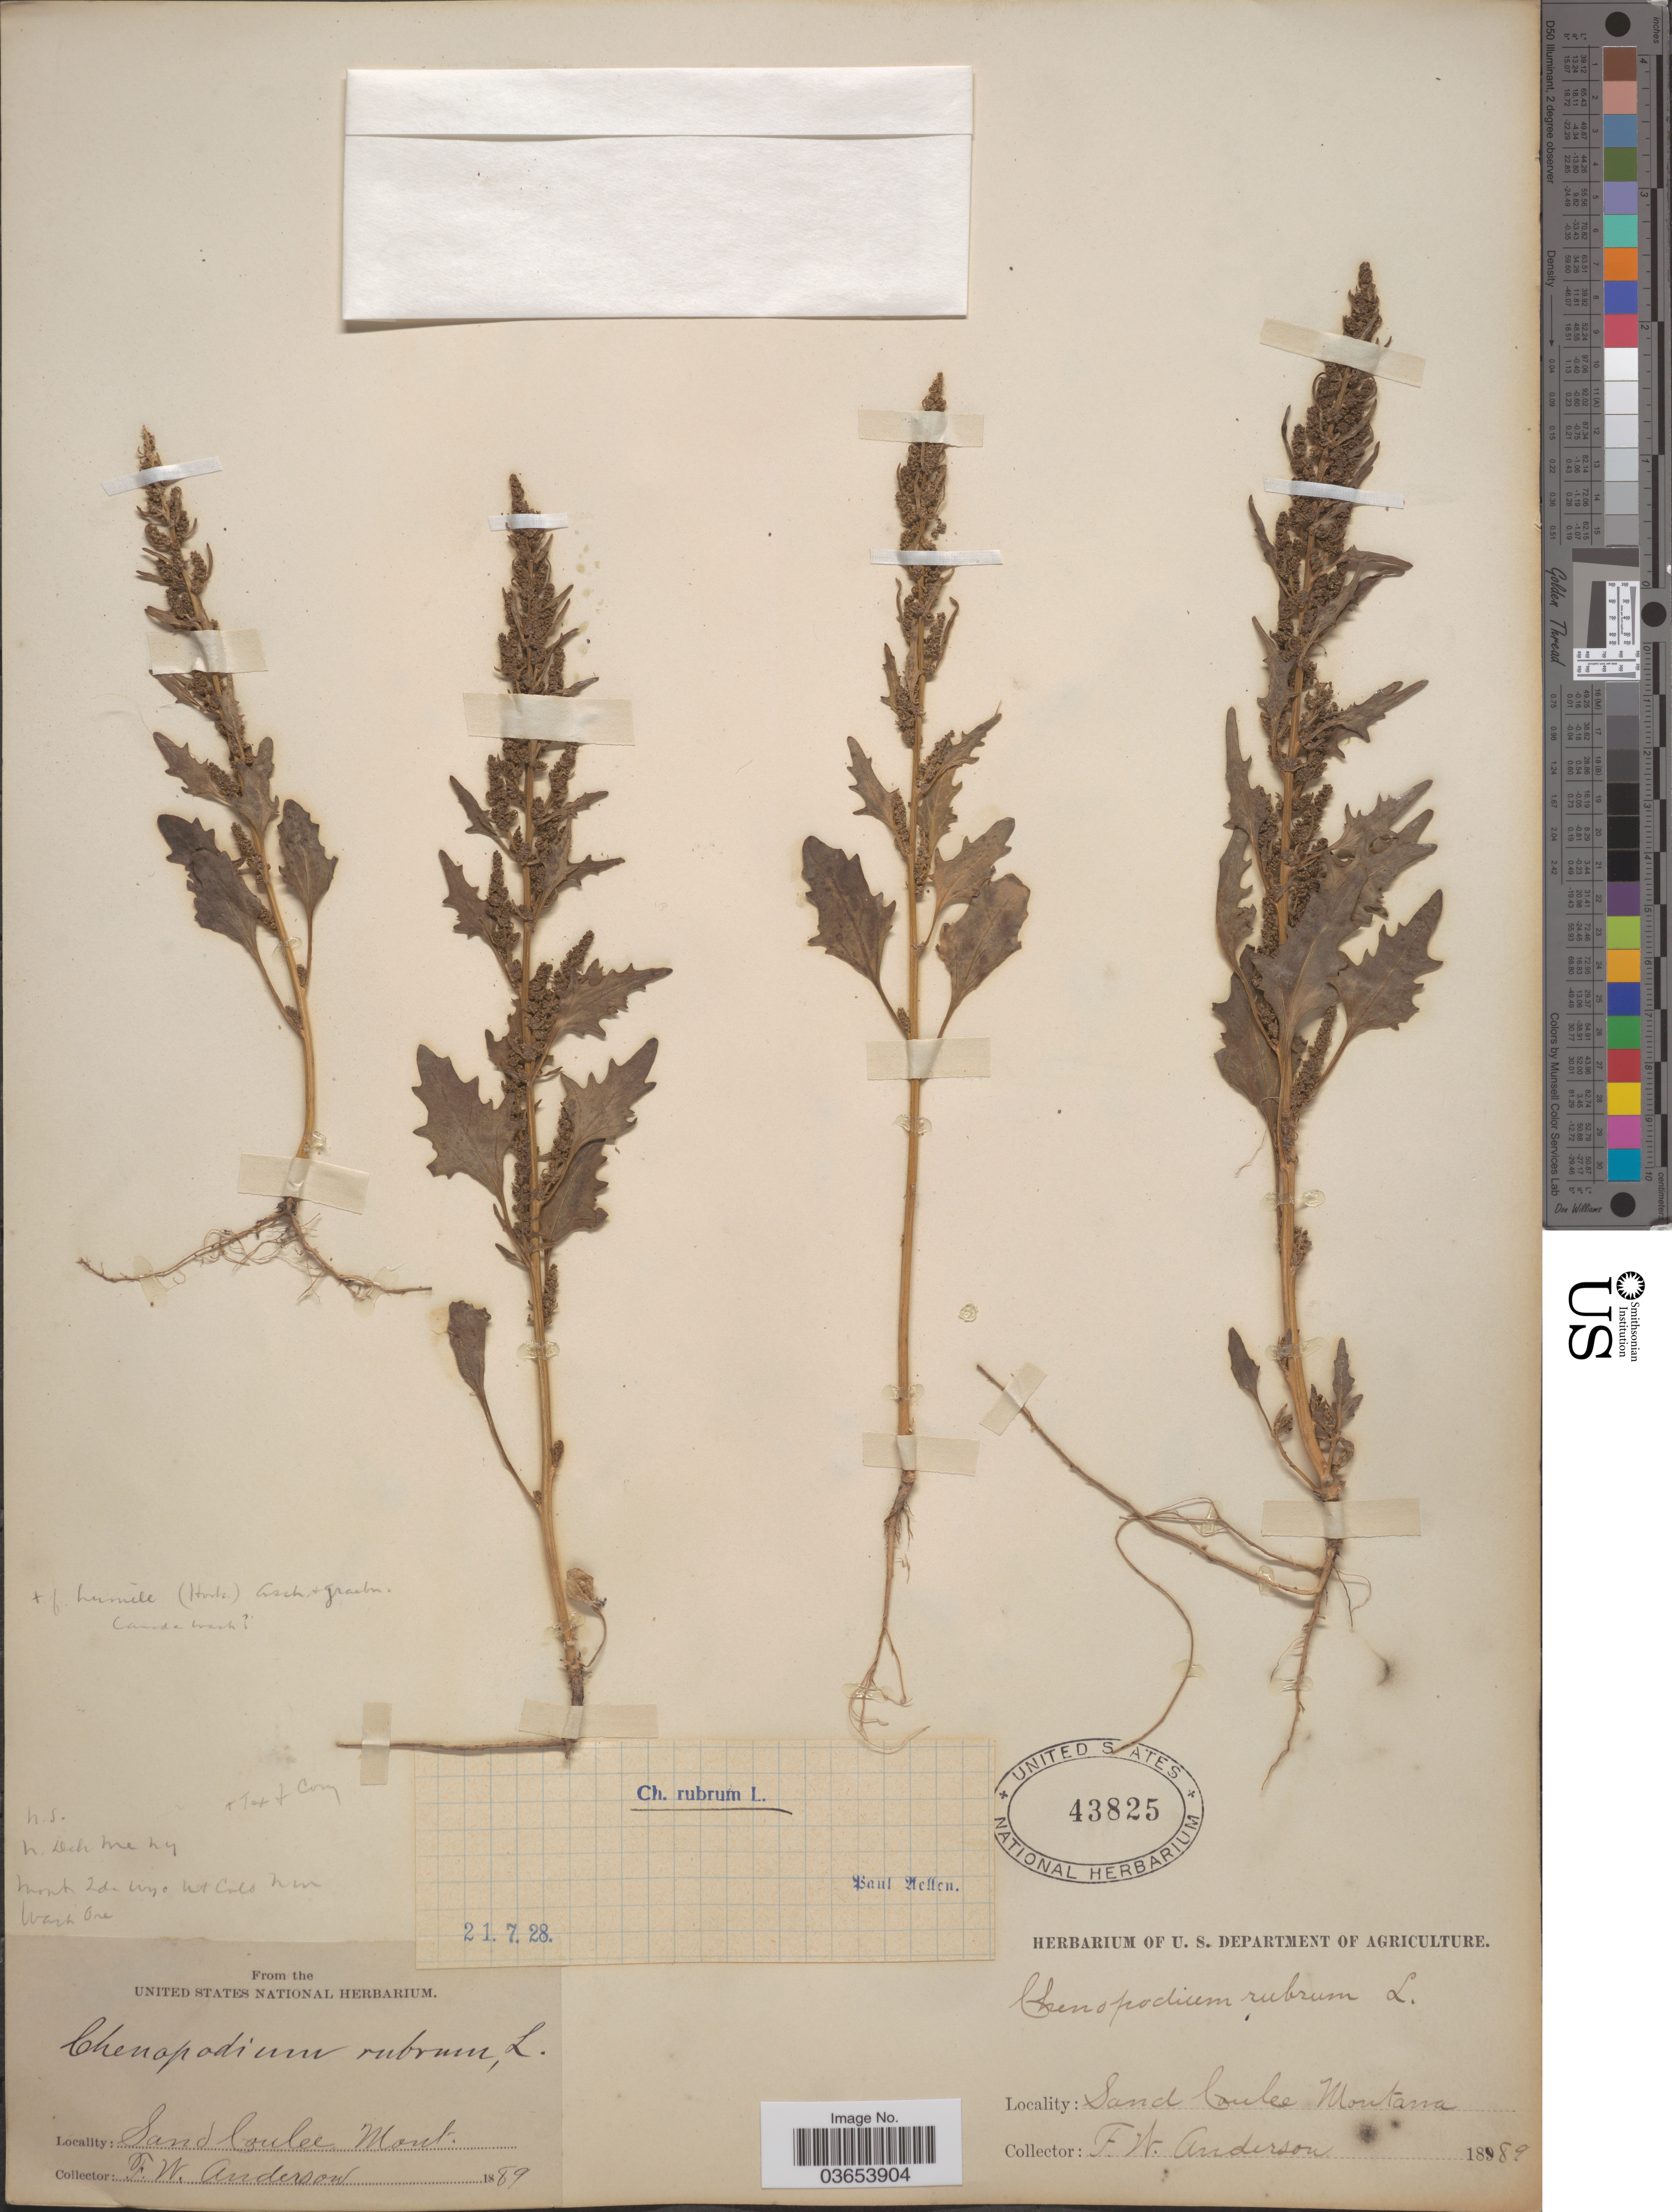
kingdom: Plantae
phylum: Tracheophyta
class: Magnoliopsida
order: Caryophyllales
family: Amaranthaceae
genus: Chenopodium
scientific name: Chenopodium rubrum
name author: L.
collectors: F. W. Anderson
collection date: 1889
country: United States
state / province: Montana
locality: Sand Coulee.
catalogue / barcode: US 43825